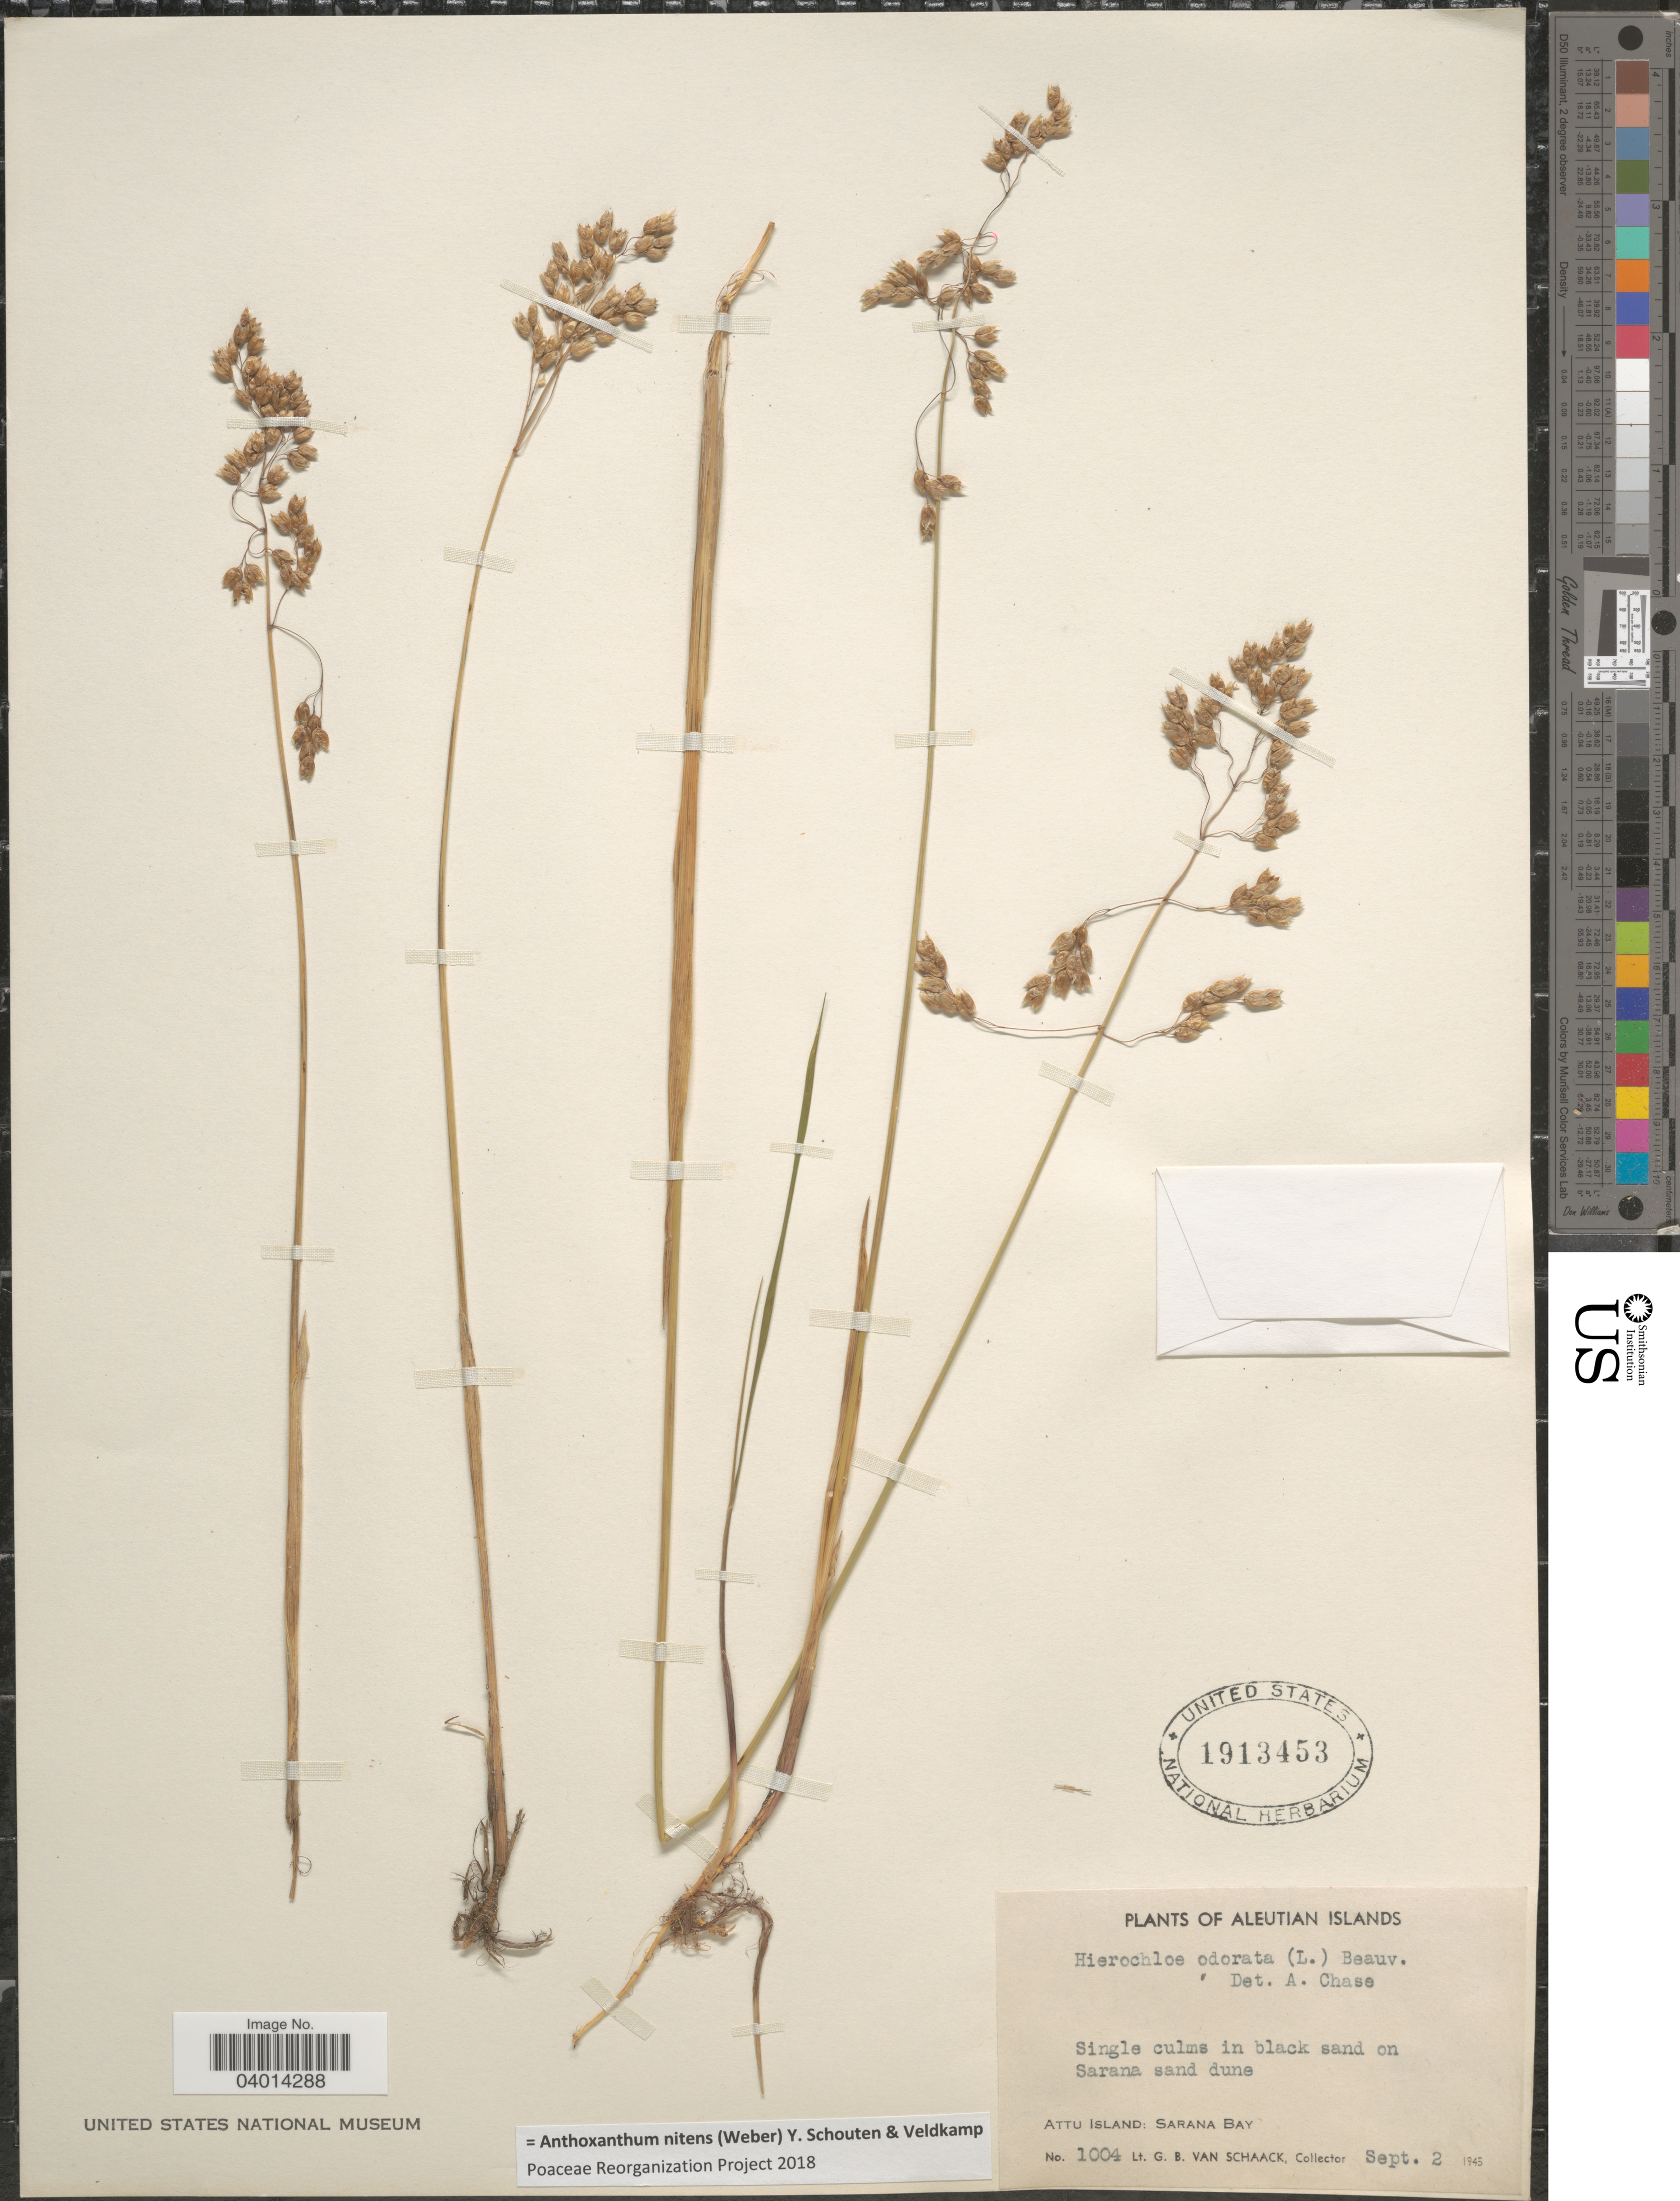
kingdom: Plantae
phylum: Tracheophyta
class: Liliopsida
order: Poales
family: Poaceae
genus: Anthoxanthum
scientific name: Anthoxanthum nitens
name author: (G.H. Weber) R.T.A. Schouten & Veldkamp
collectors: G. Van Schaack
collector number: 1004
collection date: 1945-09-02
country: United States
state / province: Alaska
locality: Aleutian Islands. In black sand on Sarana sand dune. Attu Island: Sarana Bay.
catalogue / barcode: US 1913453